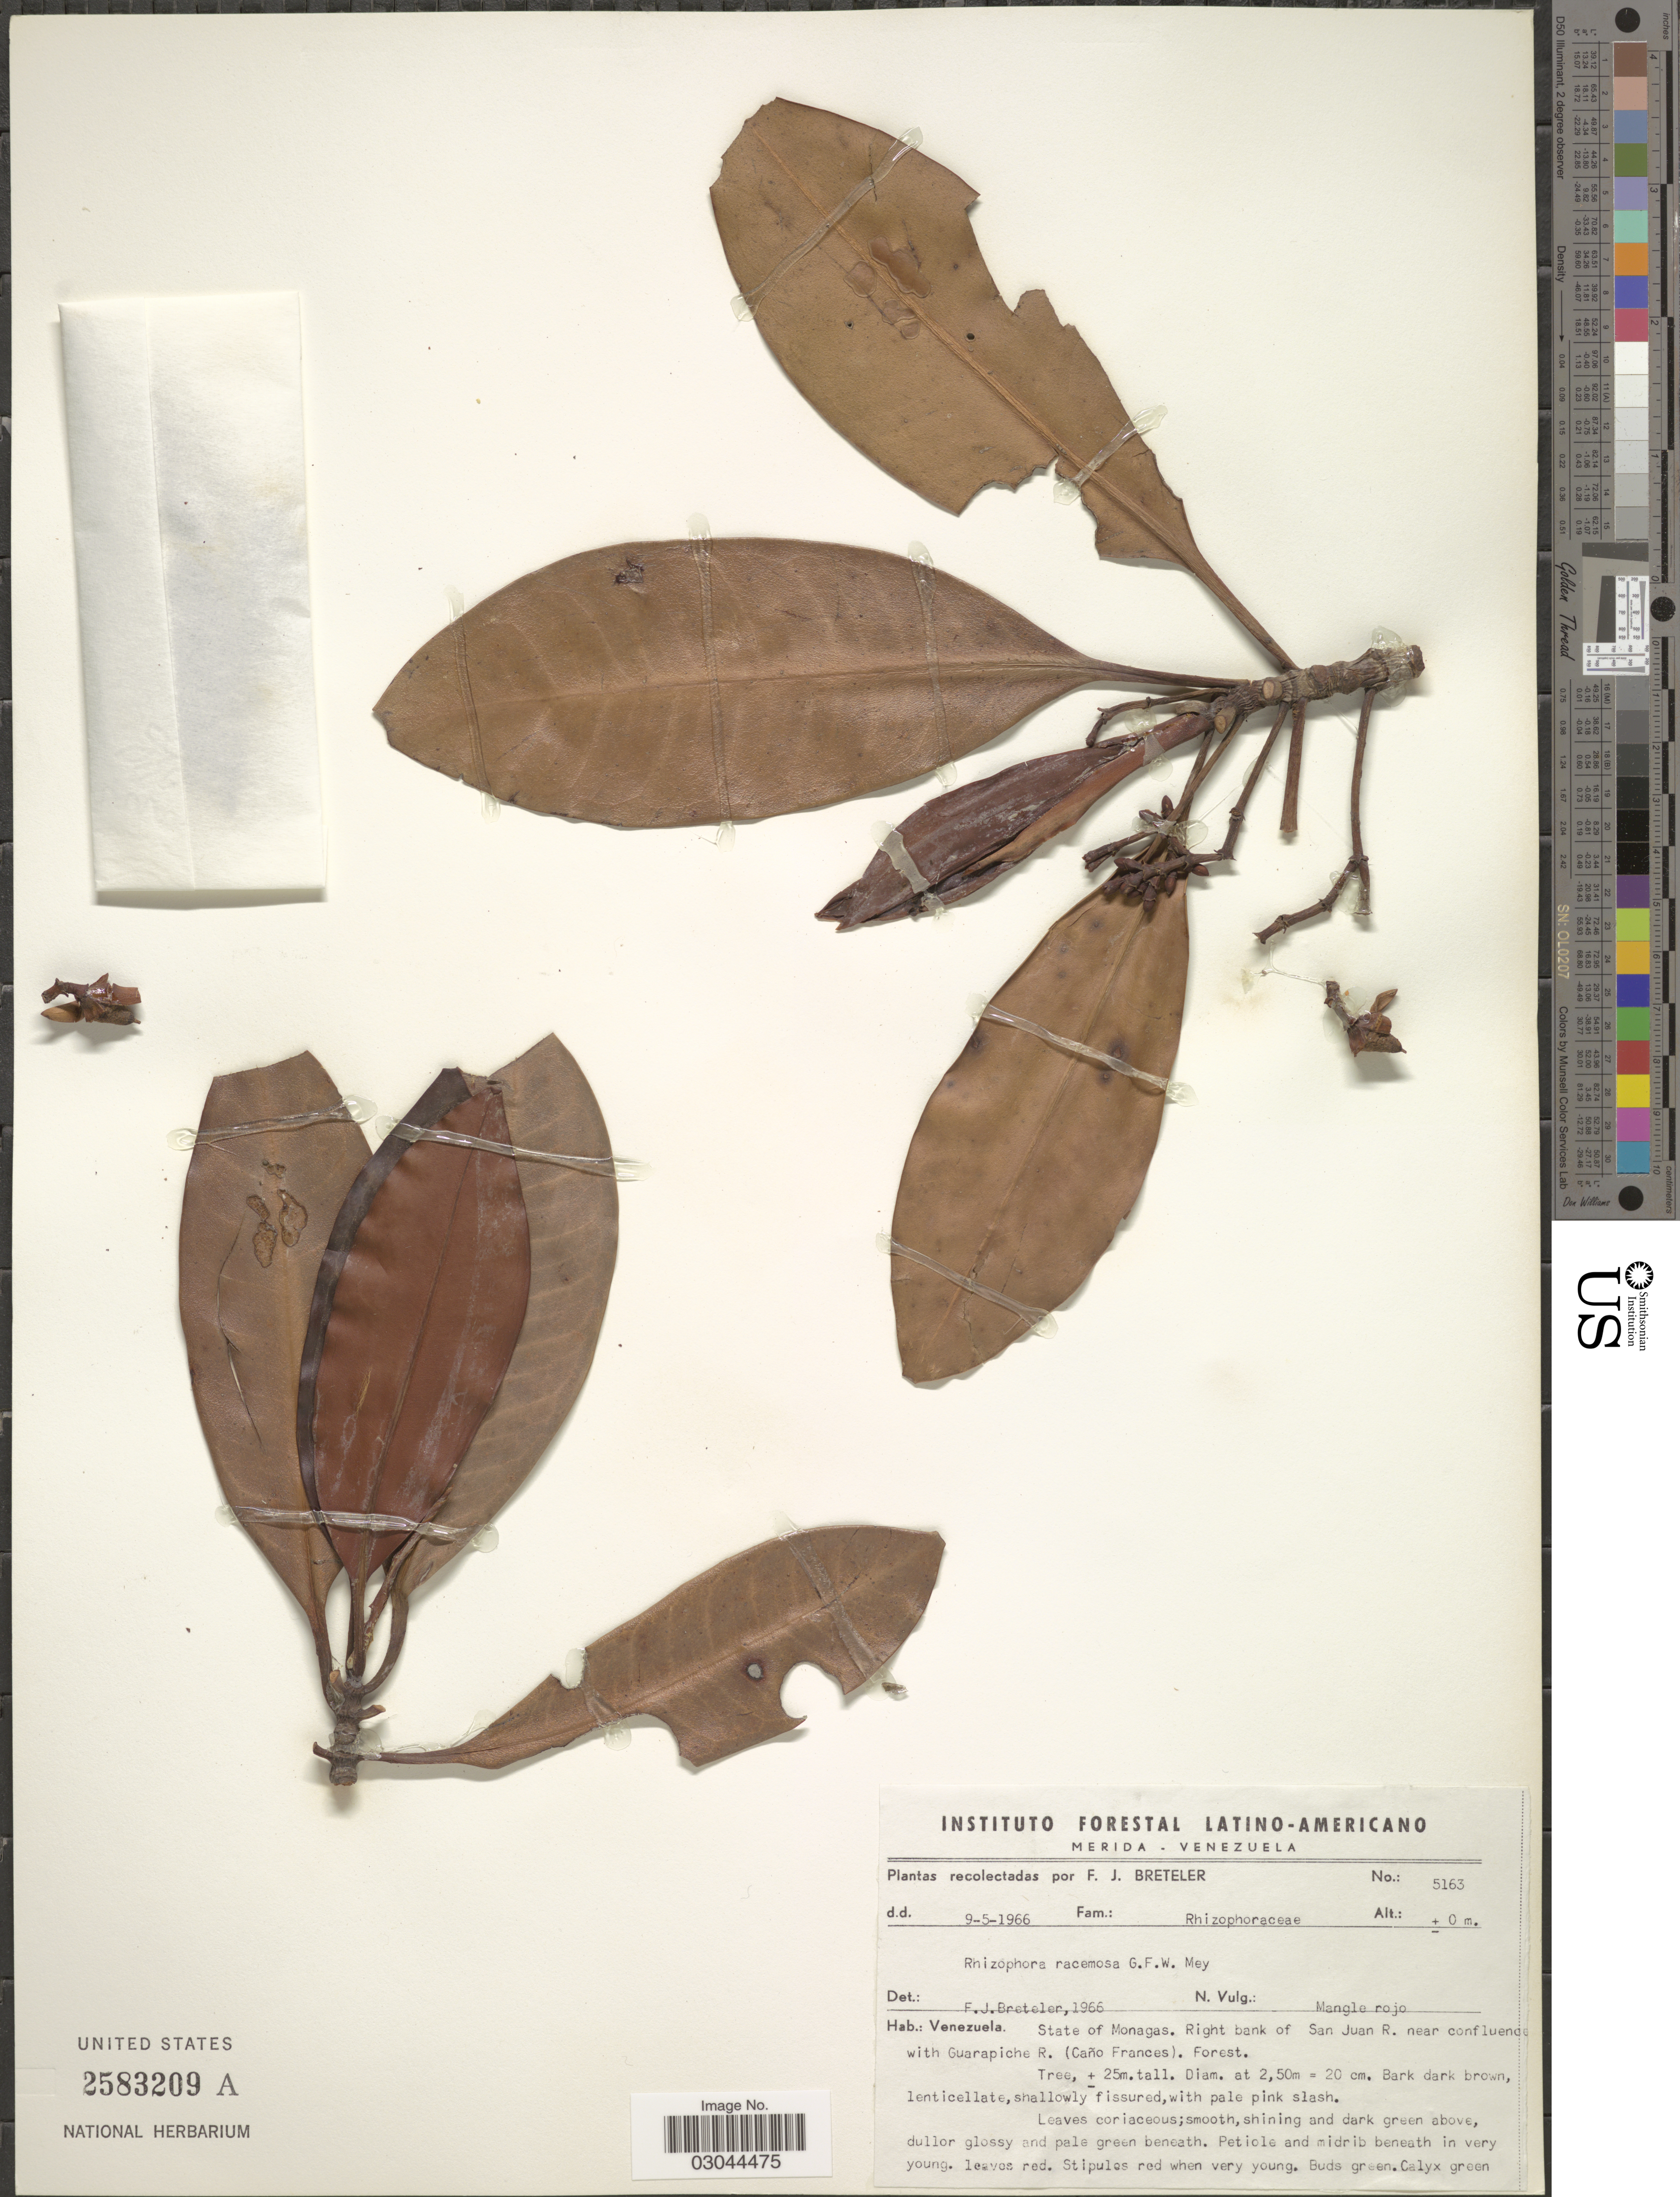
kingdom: Plantae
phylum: Tracheophyta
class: Magnoliopsida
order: Malpighiales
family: Rhizophoraceae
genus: Rhizophora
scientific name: Rhizophora racemosa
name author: G. Mey.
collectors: F. J. Breteler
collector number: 5163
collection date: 1966-05-09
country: Venezuela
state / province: Monagas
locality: State of Monagas. Right bank of San Juan R. near confluence with Guarapiche R. (Caño Frances).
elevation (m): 0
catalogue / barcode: US 2583209A